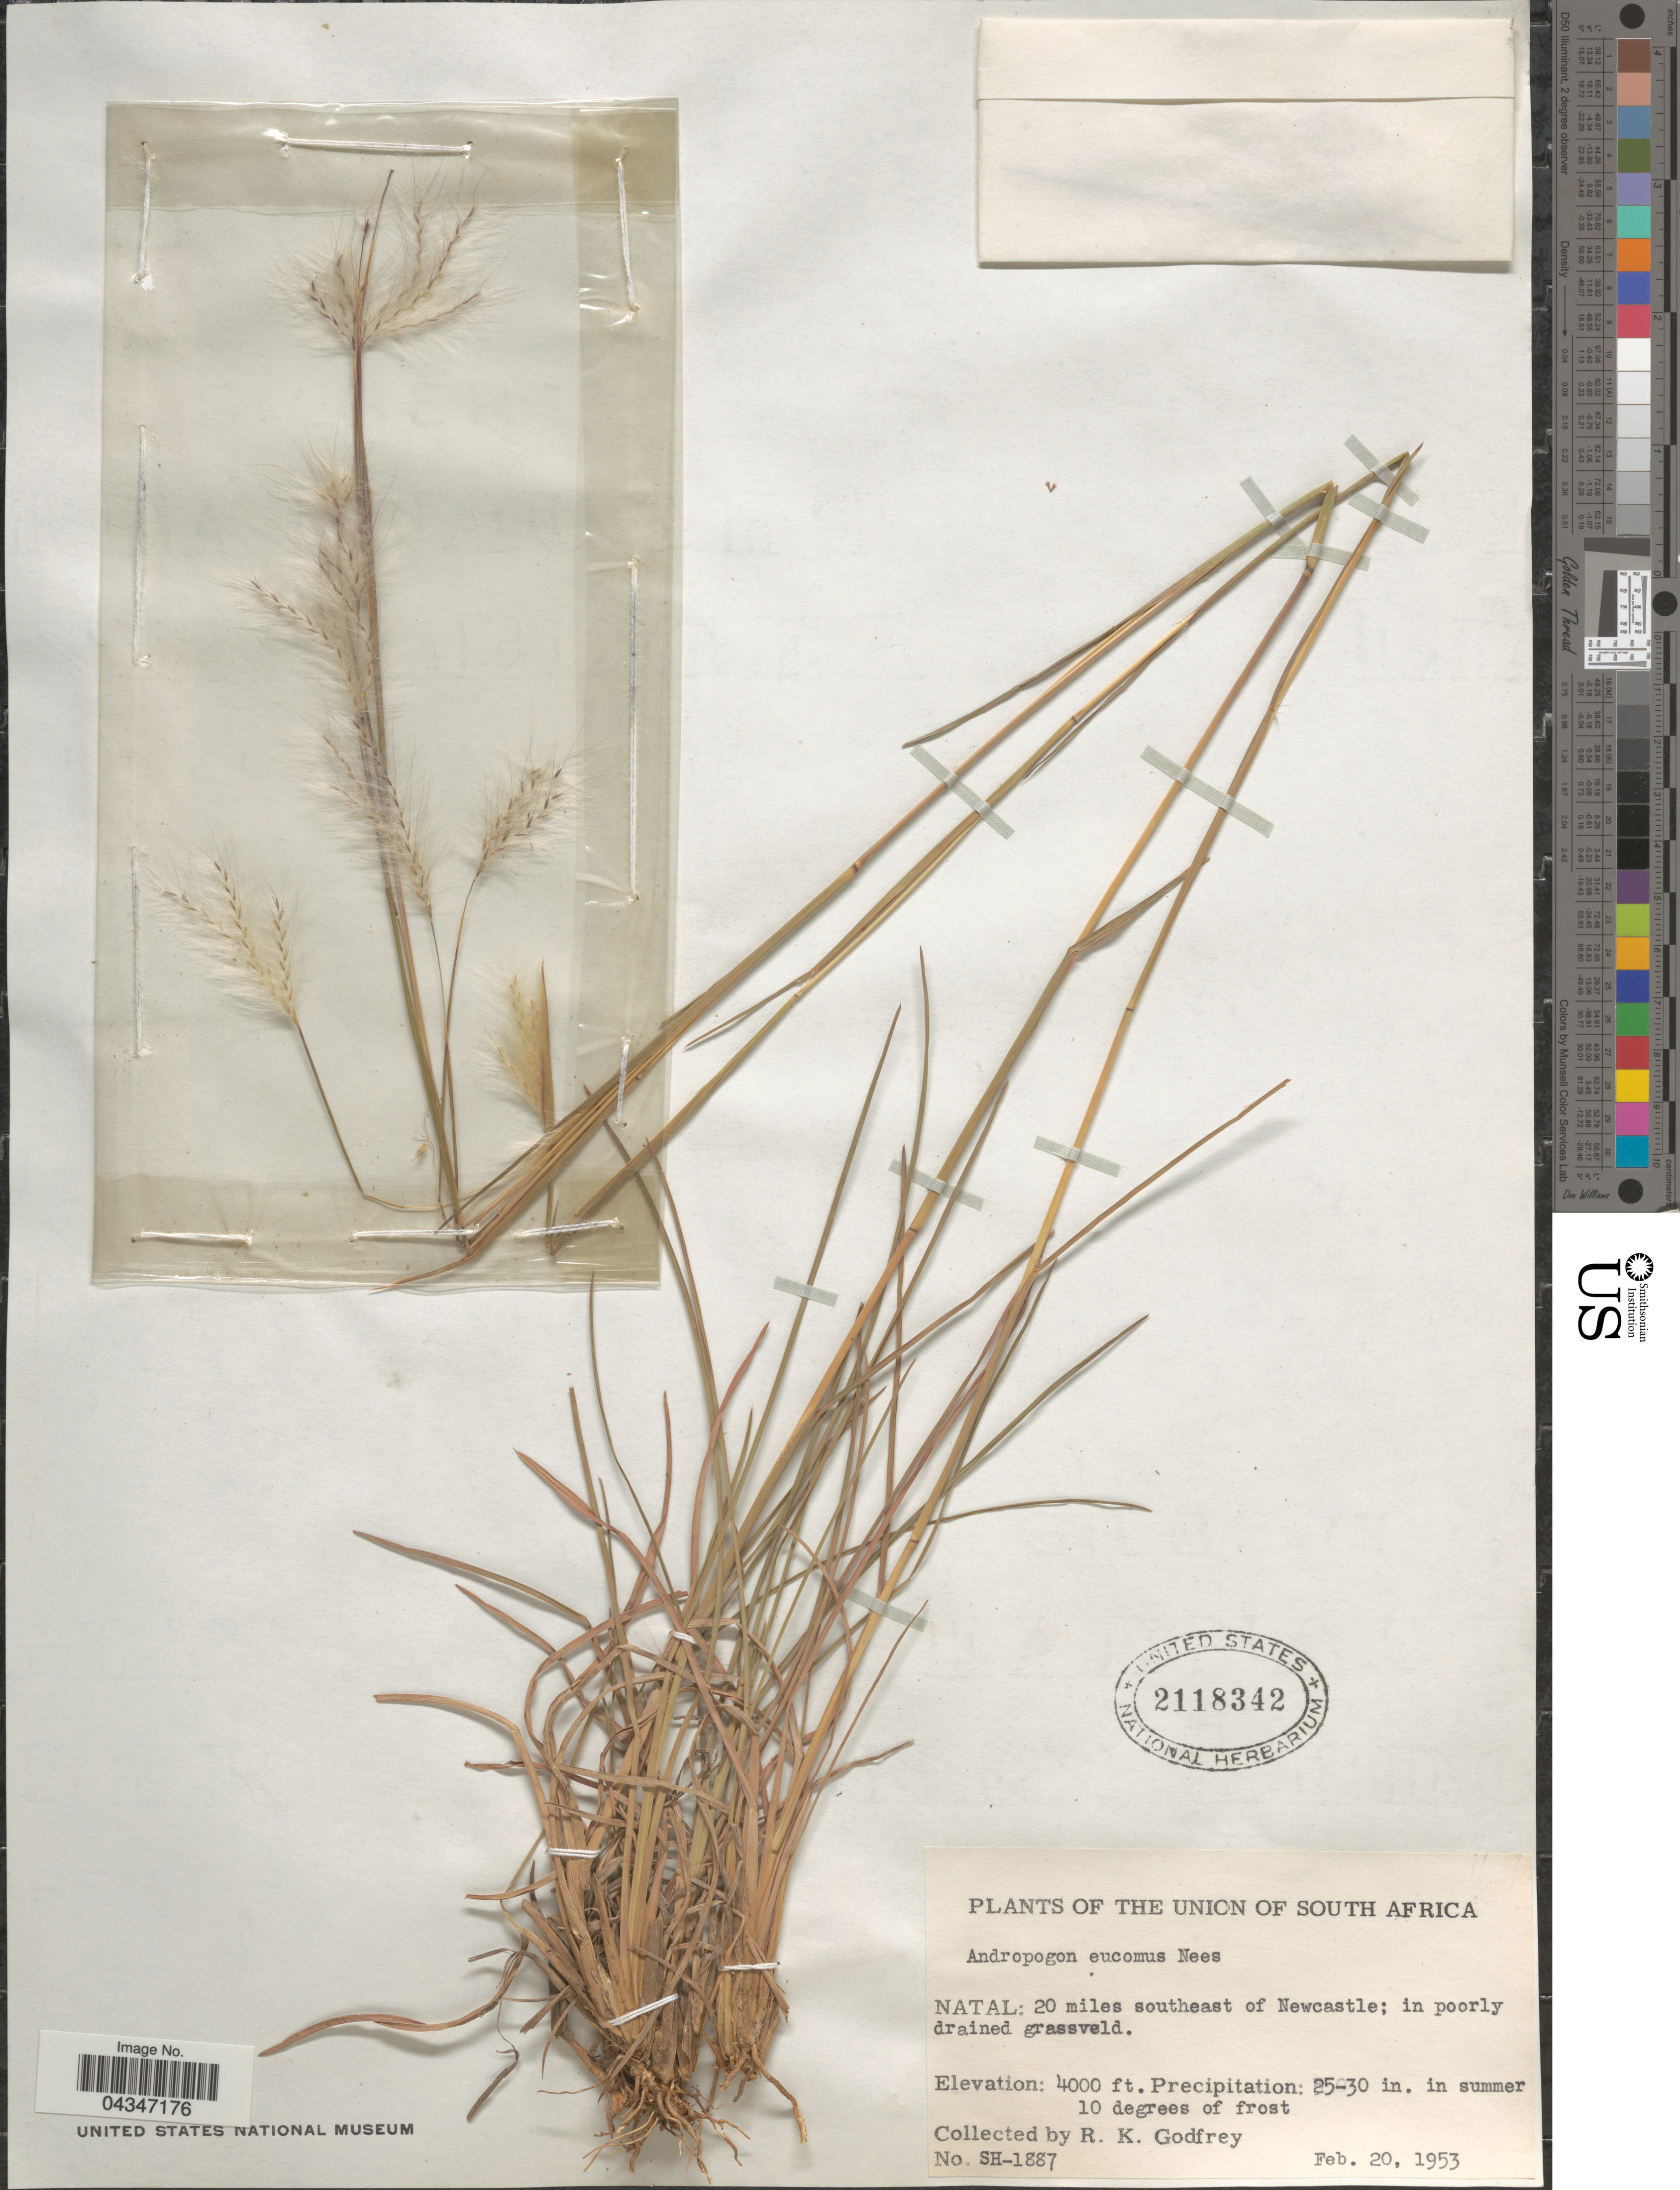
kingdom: Plantae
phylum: Tracheophyta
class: Liliopsida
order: Poales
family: Poaceae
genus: Andropogon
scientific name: Andropogon eucomus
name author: Nees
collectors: R. K. Godfrey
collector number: SH-1887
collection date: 1953-02-20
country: South Africa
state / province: KwaZulu-Natal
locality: The Union of South Africa. Natal: 20 miles southeast of Newcastle.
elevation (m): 1219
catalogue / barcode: US 2118342